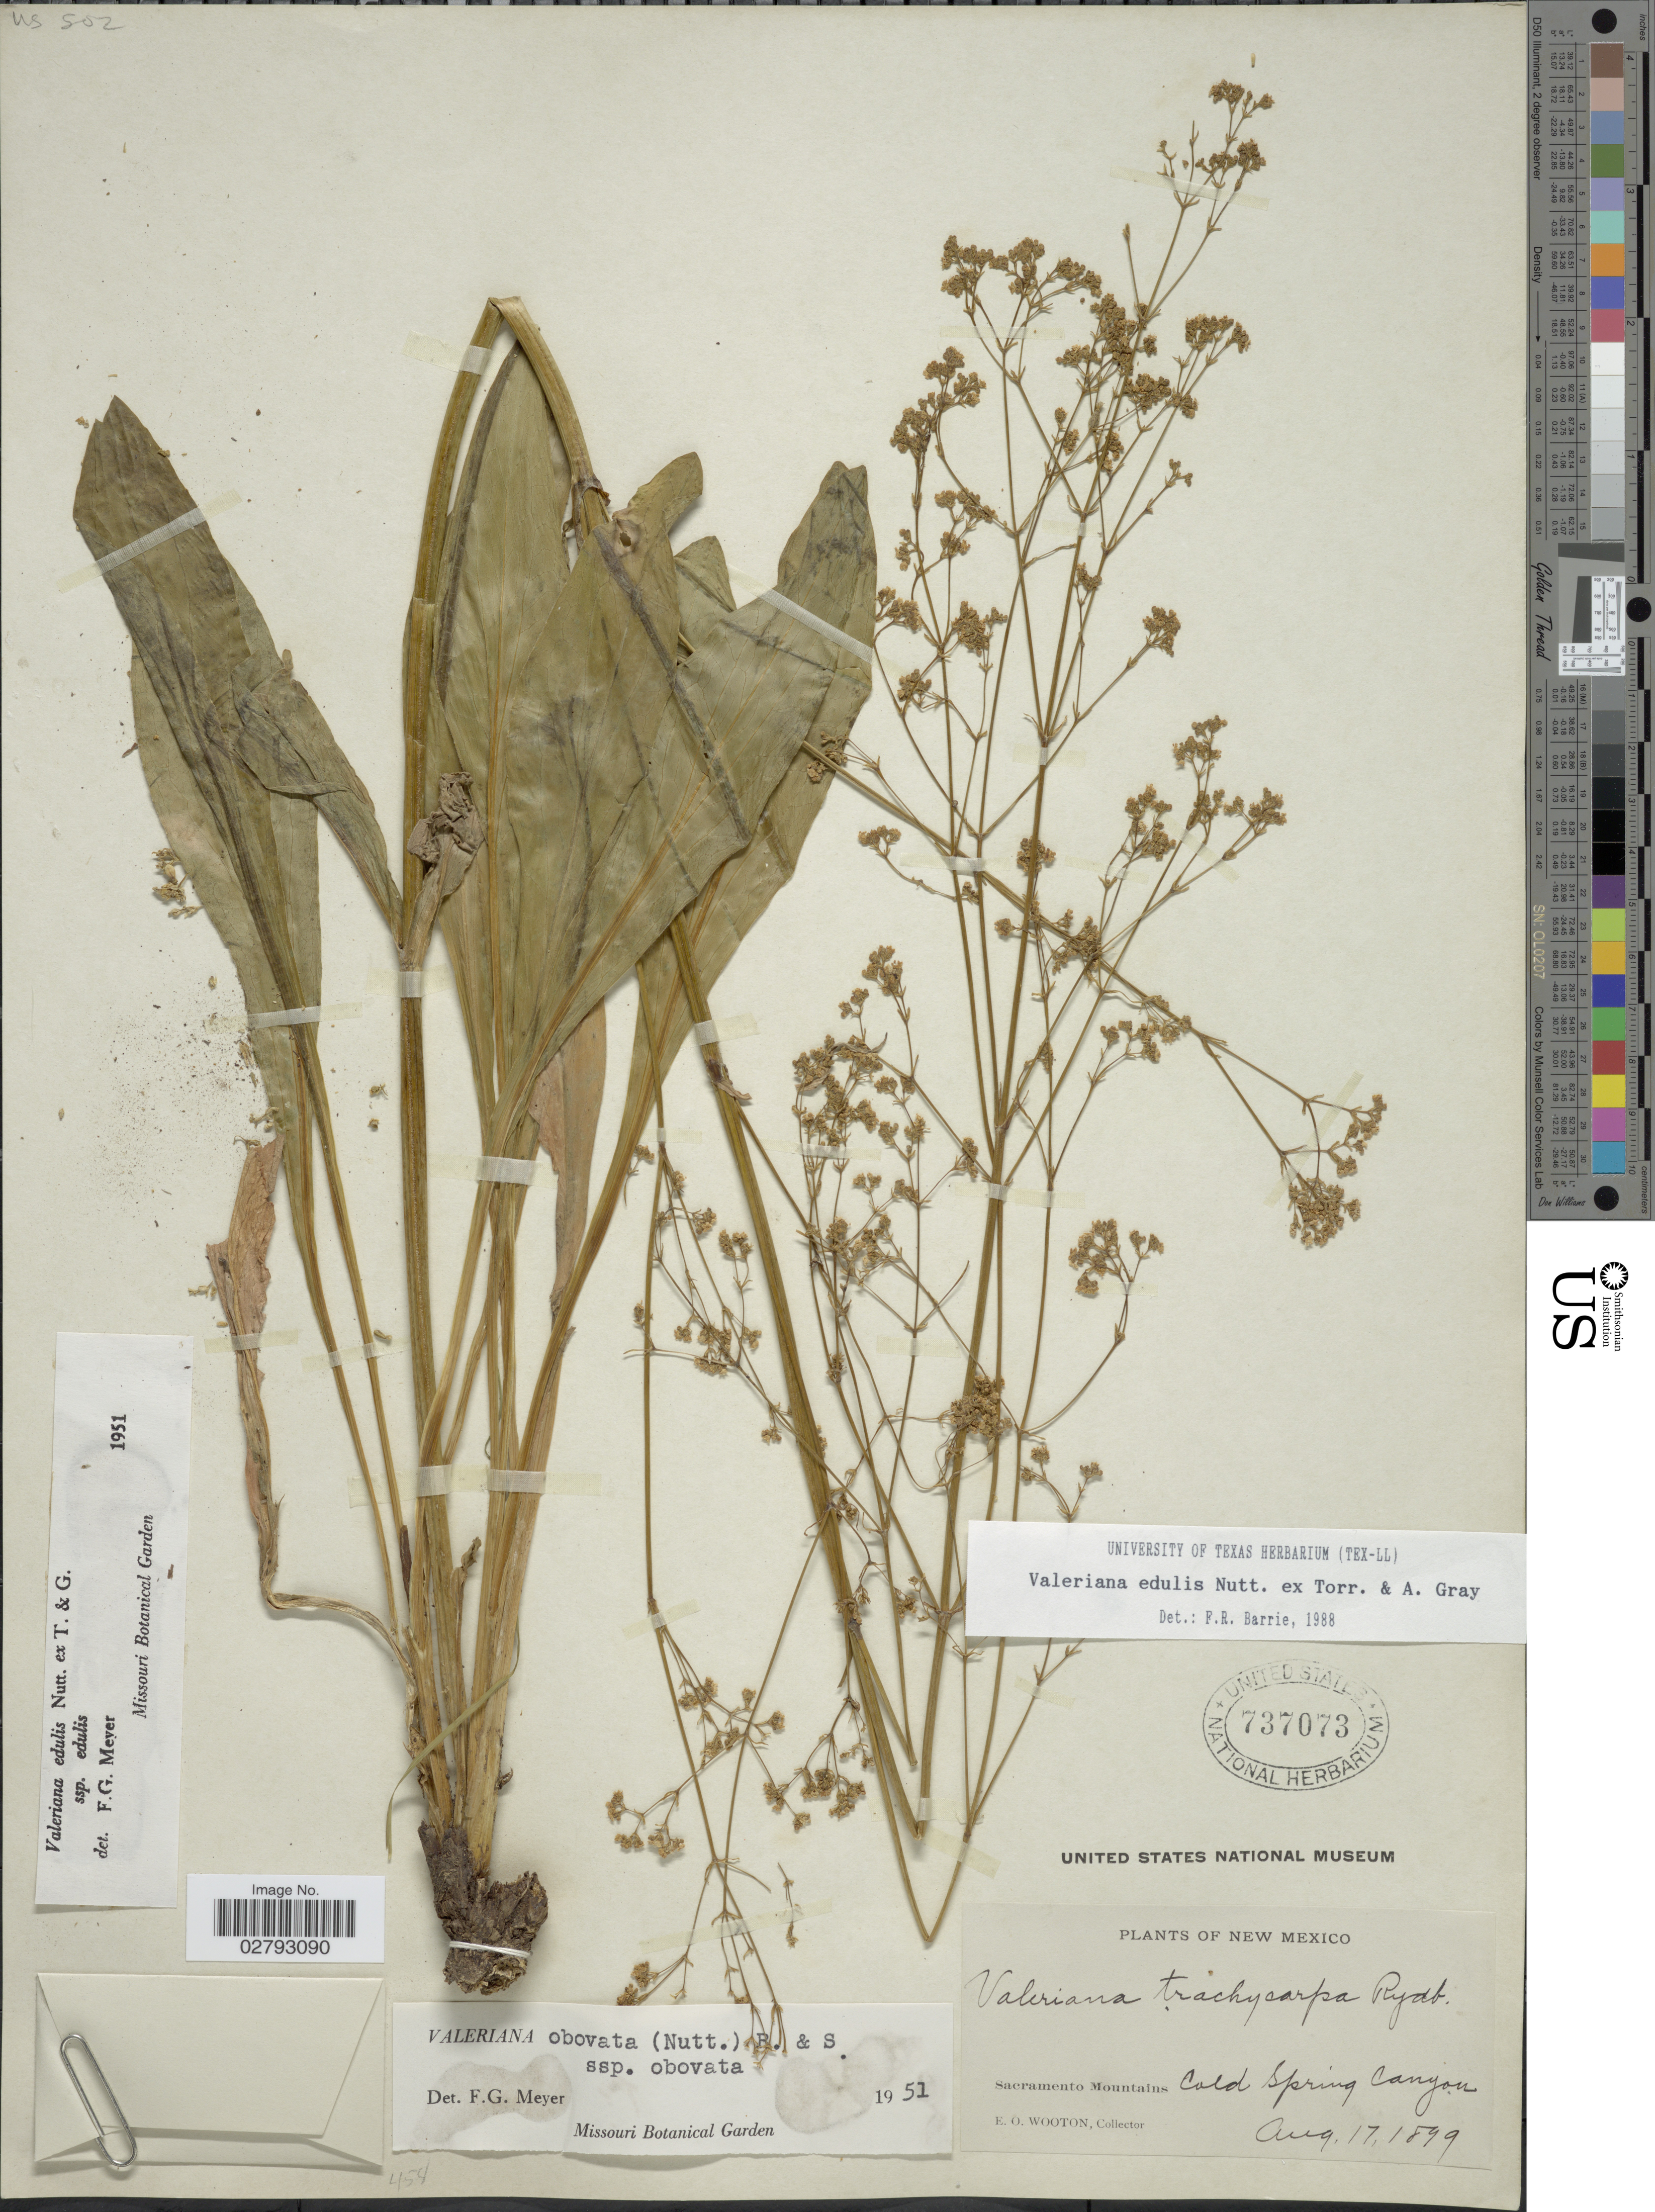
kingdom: Plantae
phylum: Tracheophyta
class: Magnoliopsida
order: Dipsacales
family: Caprifoliaceae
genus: Valeriana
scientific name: Valeriana edulis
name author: Nutt.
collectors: E. O. Wooton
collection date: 1899-08-17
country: United States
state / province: New Mexico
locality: Sacramento Mountains. Cold Spring Canyon.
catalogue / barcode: US 737073